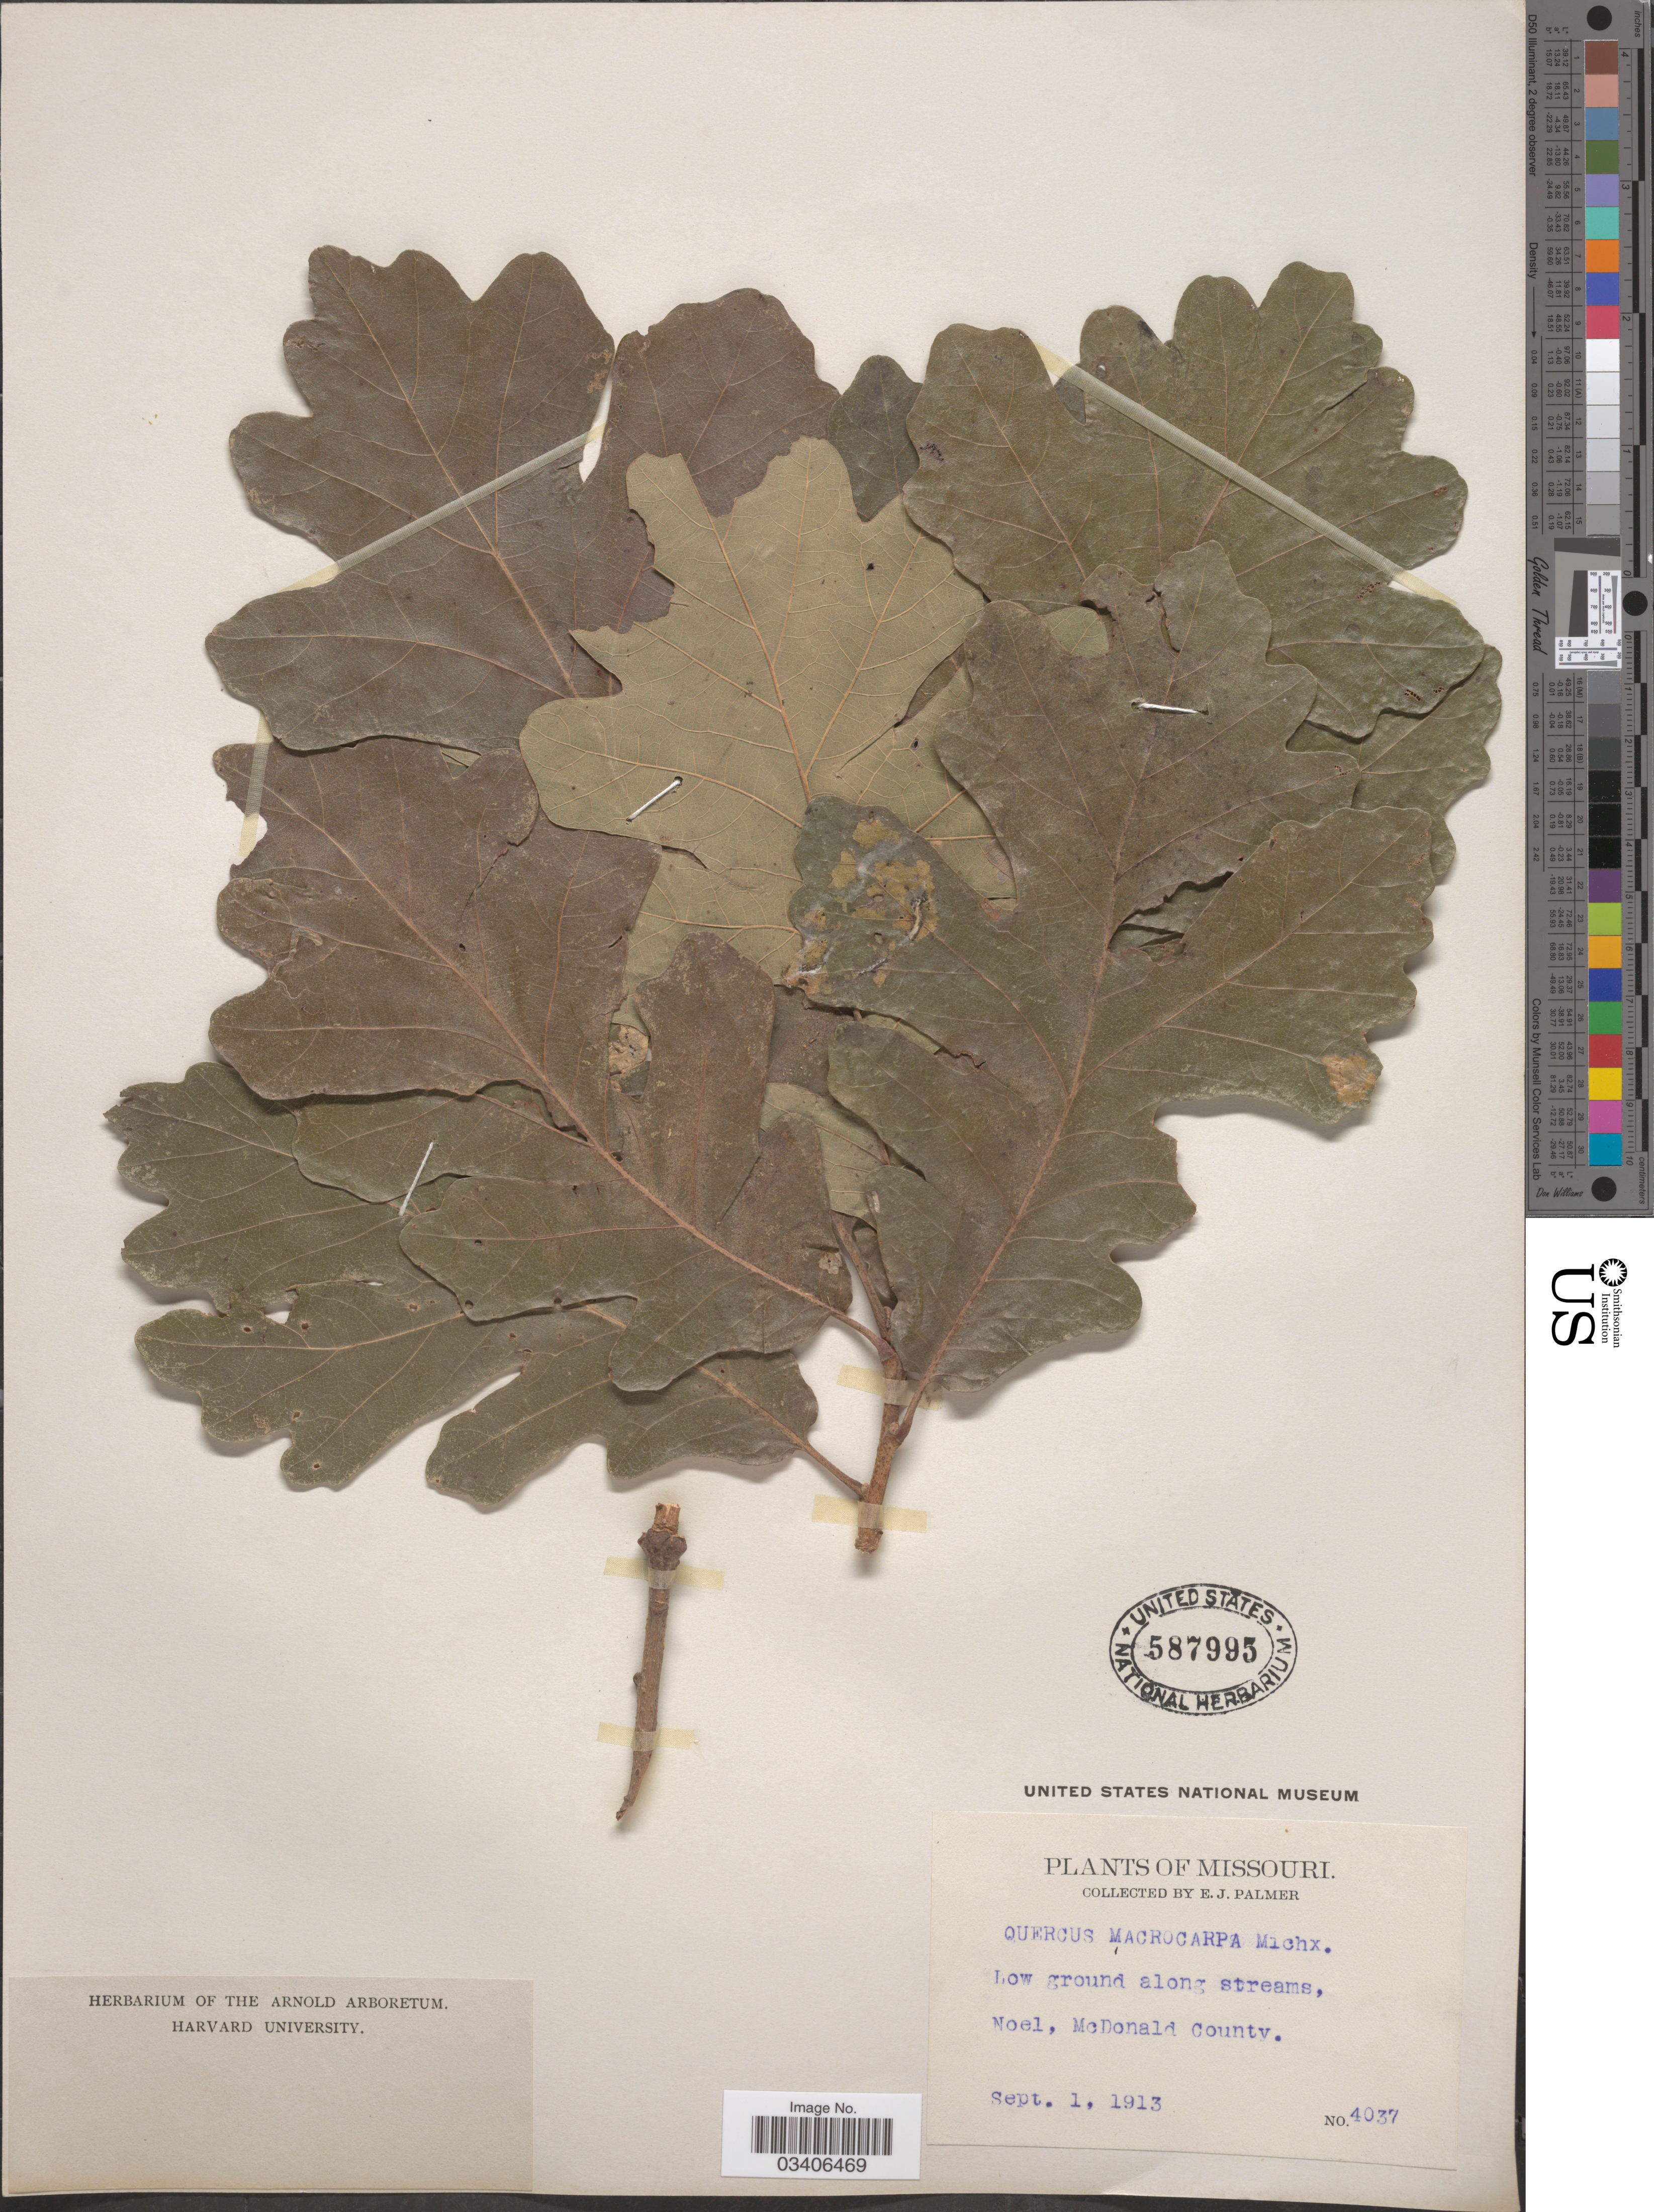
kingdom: Plantae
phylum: Tracheophyta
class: Magnoliopsida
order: Fagales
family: Fagaceae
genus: Quercus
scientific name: Quercus macrocarpa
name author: Michx.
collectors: E. J. Palmer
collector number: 4037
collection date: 1913-09-01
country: United States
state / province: Missouri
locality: Low ground along streams, Noel, McDonald County.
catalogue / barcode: US 587995